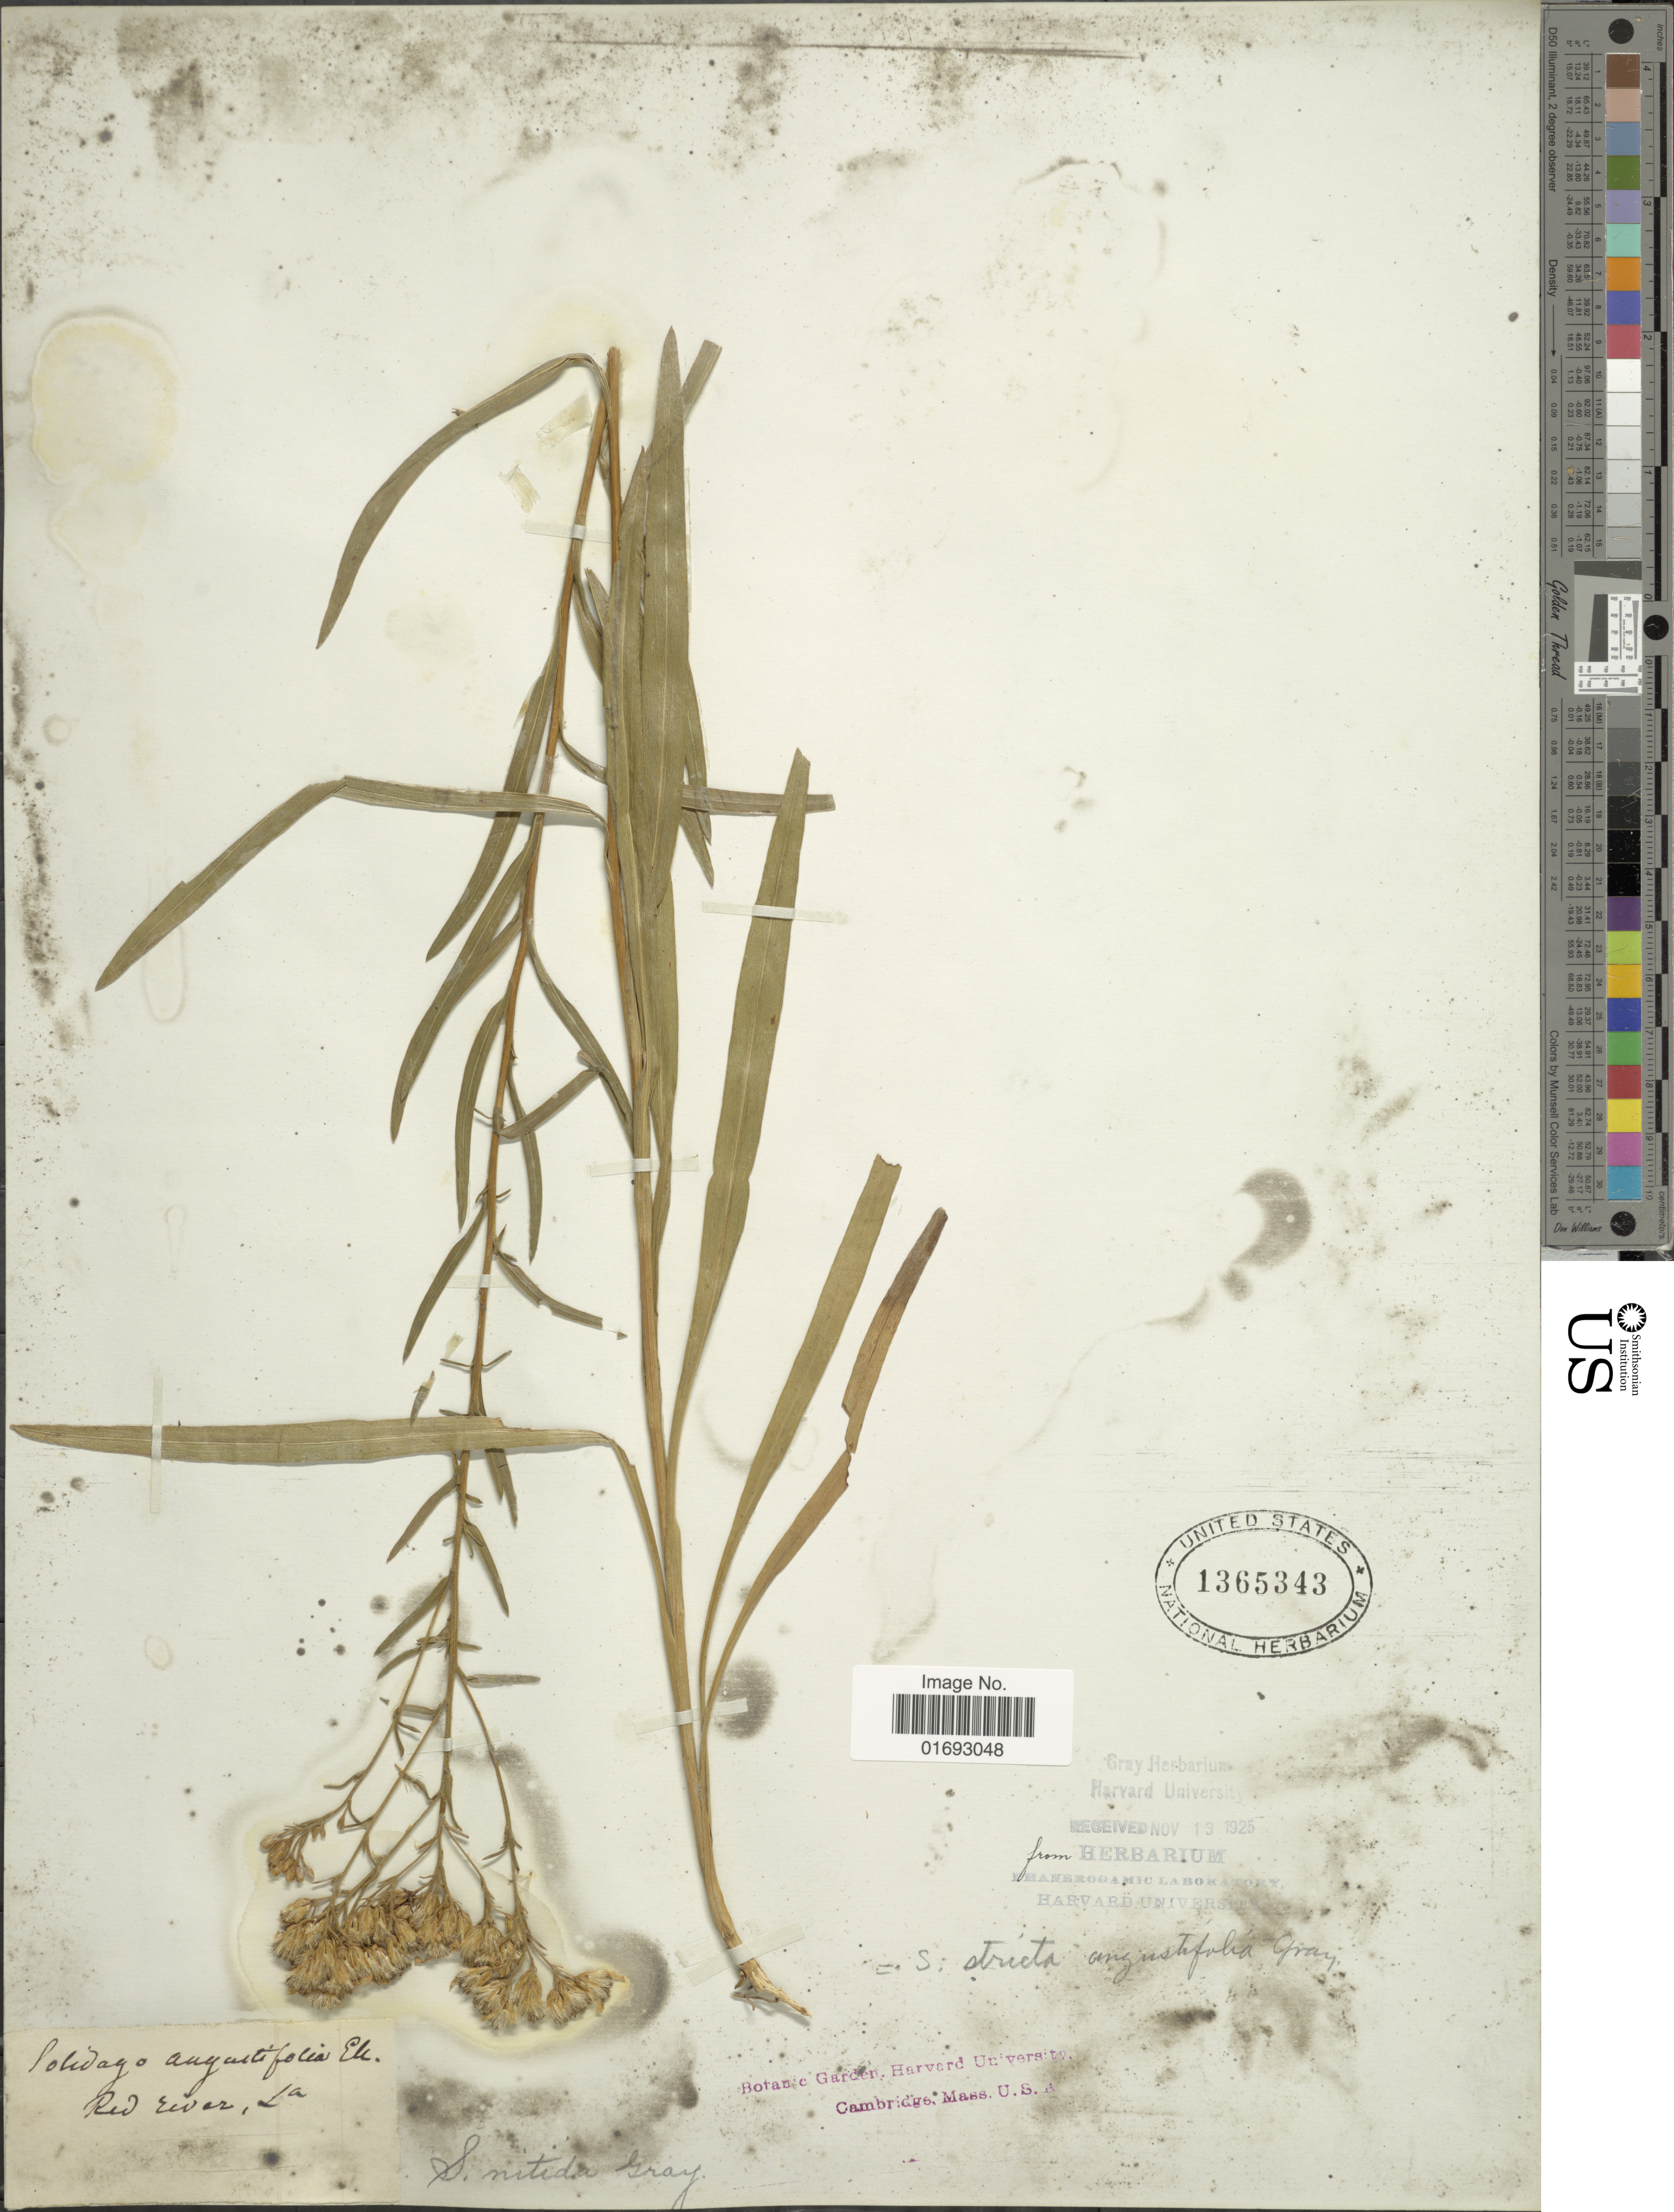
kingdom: Plantae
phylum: Tracheophyta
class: Magnoliopsida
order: Asterales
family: Asteraceae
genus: Oligoneuron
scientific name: Oligoneuron nitidum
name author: (Torr. & A. Gray) Small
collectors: ex herb. Gray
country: United States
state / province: Louisiana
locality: Red river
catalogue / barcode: US 1365343